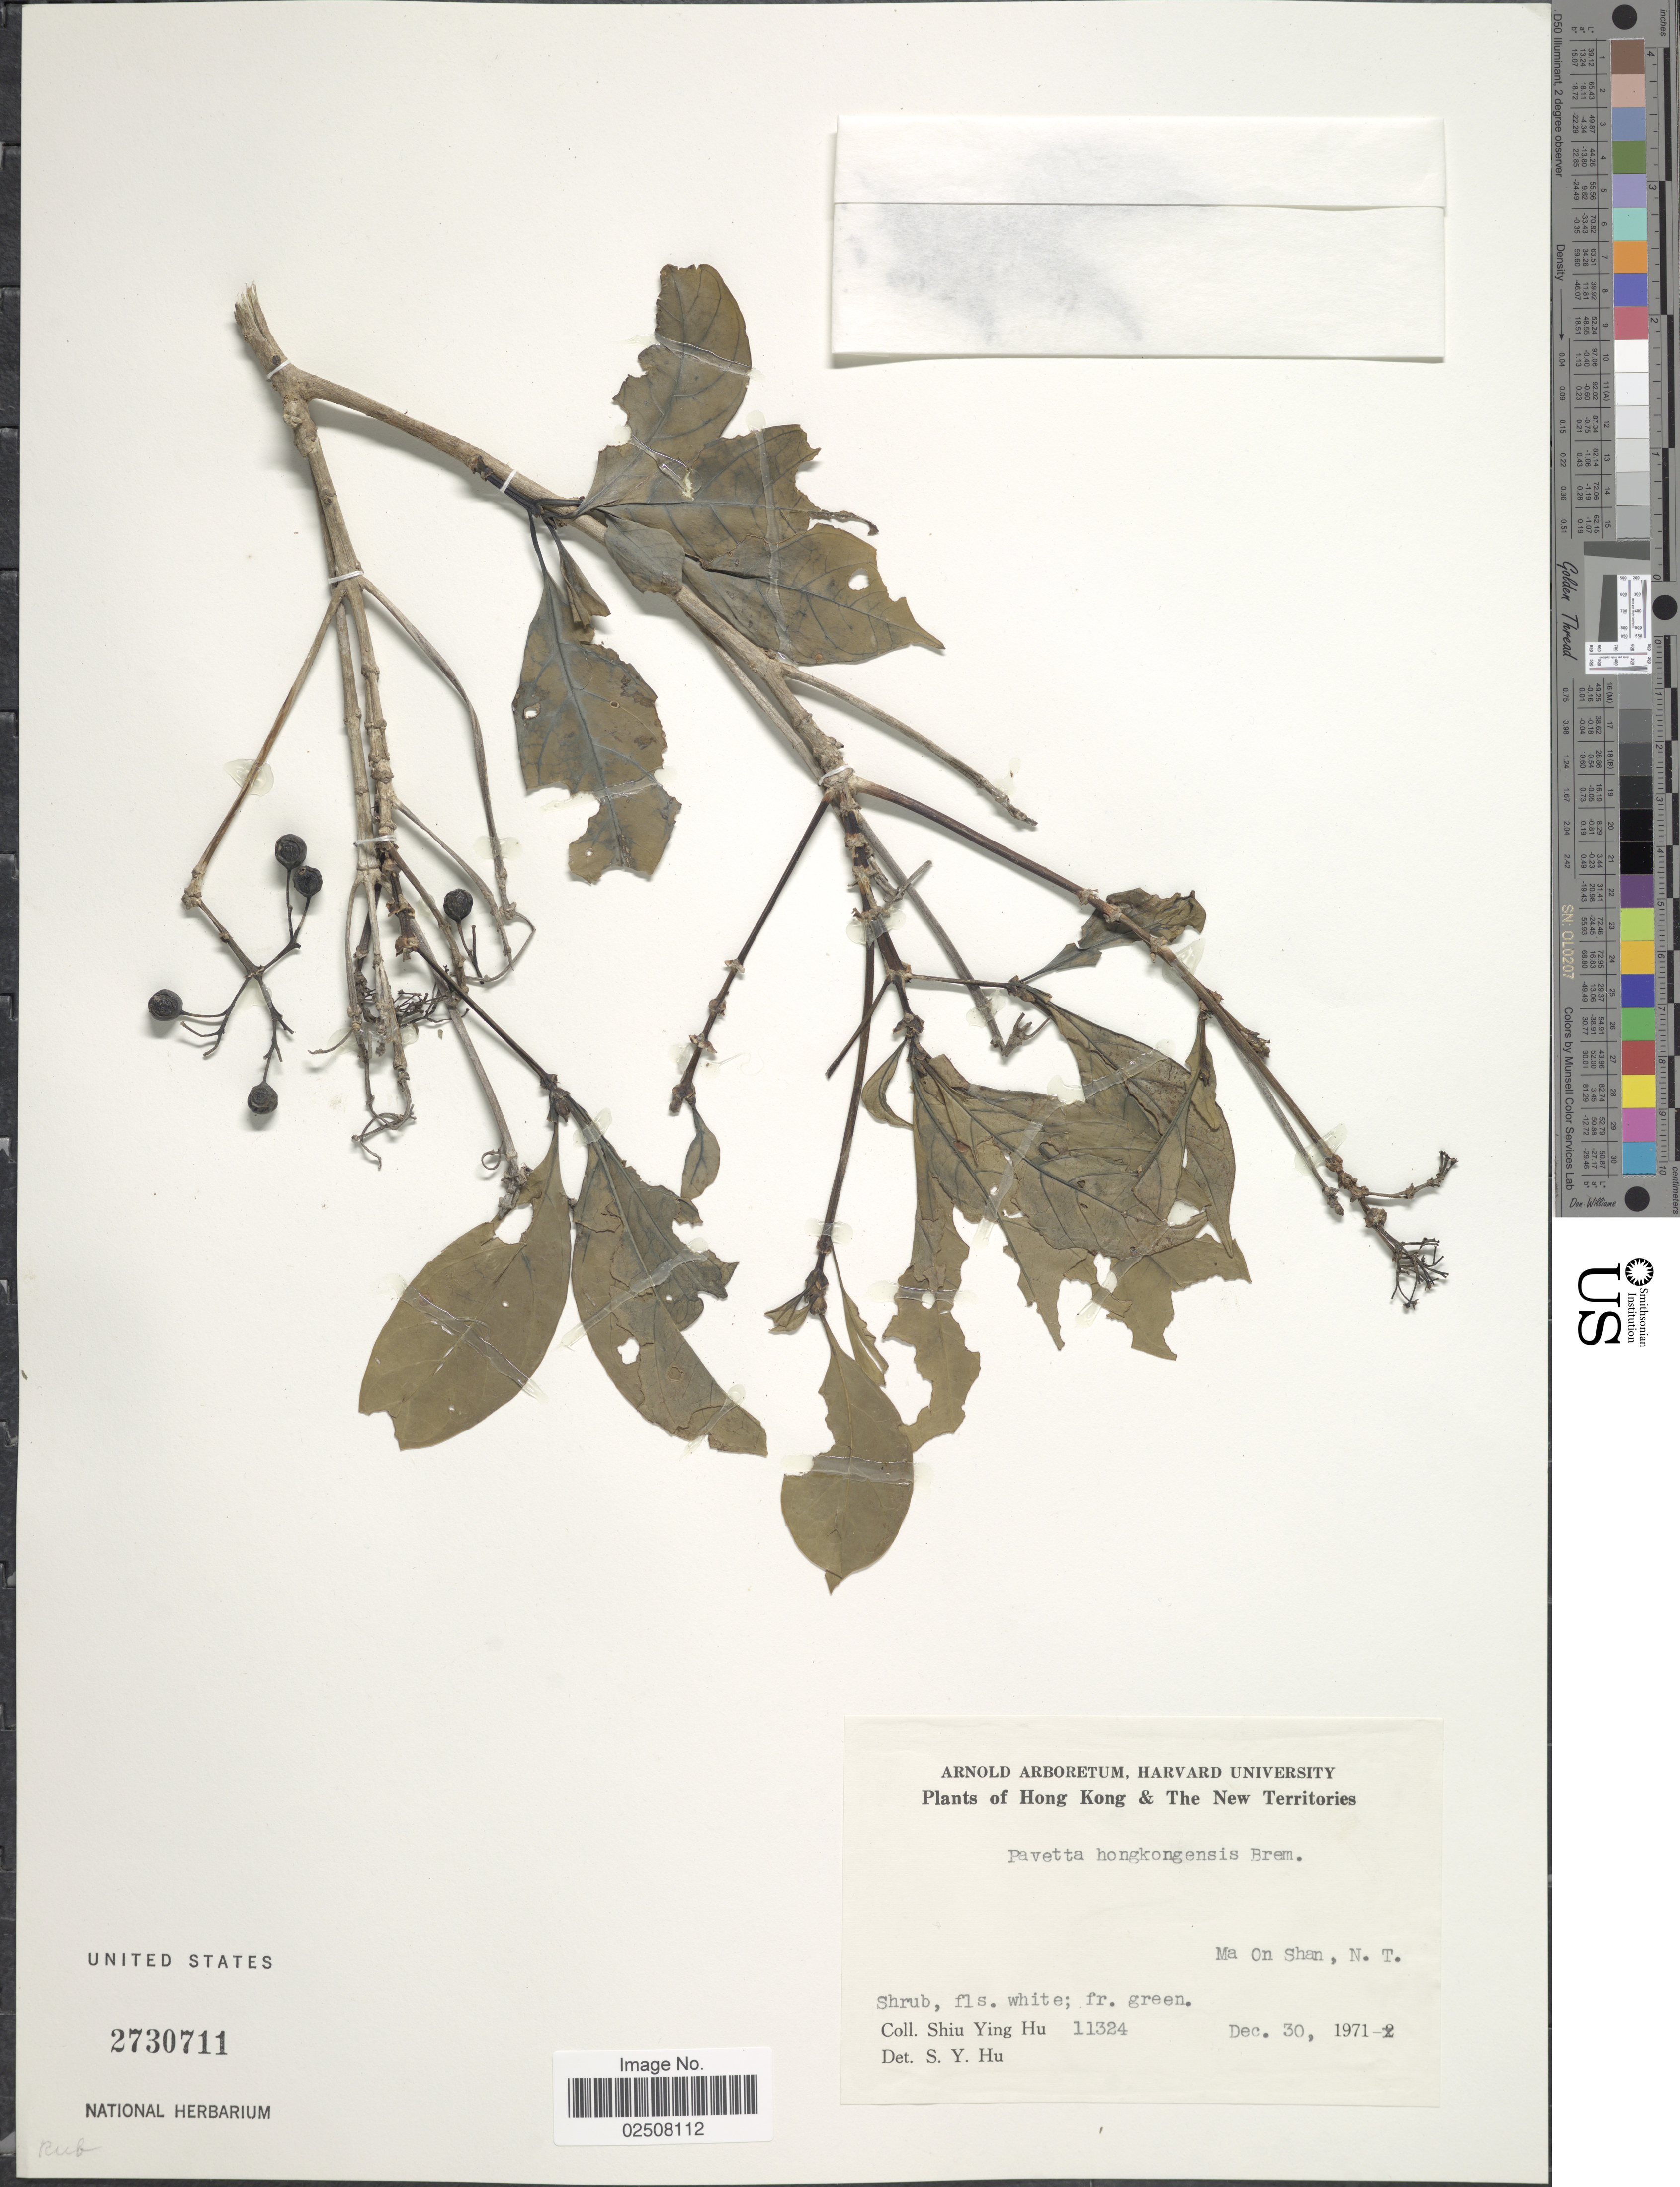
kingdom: Plantae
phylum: Tracheophyta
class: Magnoliopsida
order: Gentianales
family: Rubiaceae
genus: Pavetta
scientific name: Pavetta hongkongensis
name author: Bremek.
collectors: S. Y. Hu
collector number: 11324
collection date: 1971-12-30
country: China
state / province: Hong Kong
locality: The New Territories, Ma On Shan, N.T.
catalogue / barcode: US 2730711